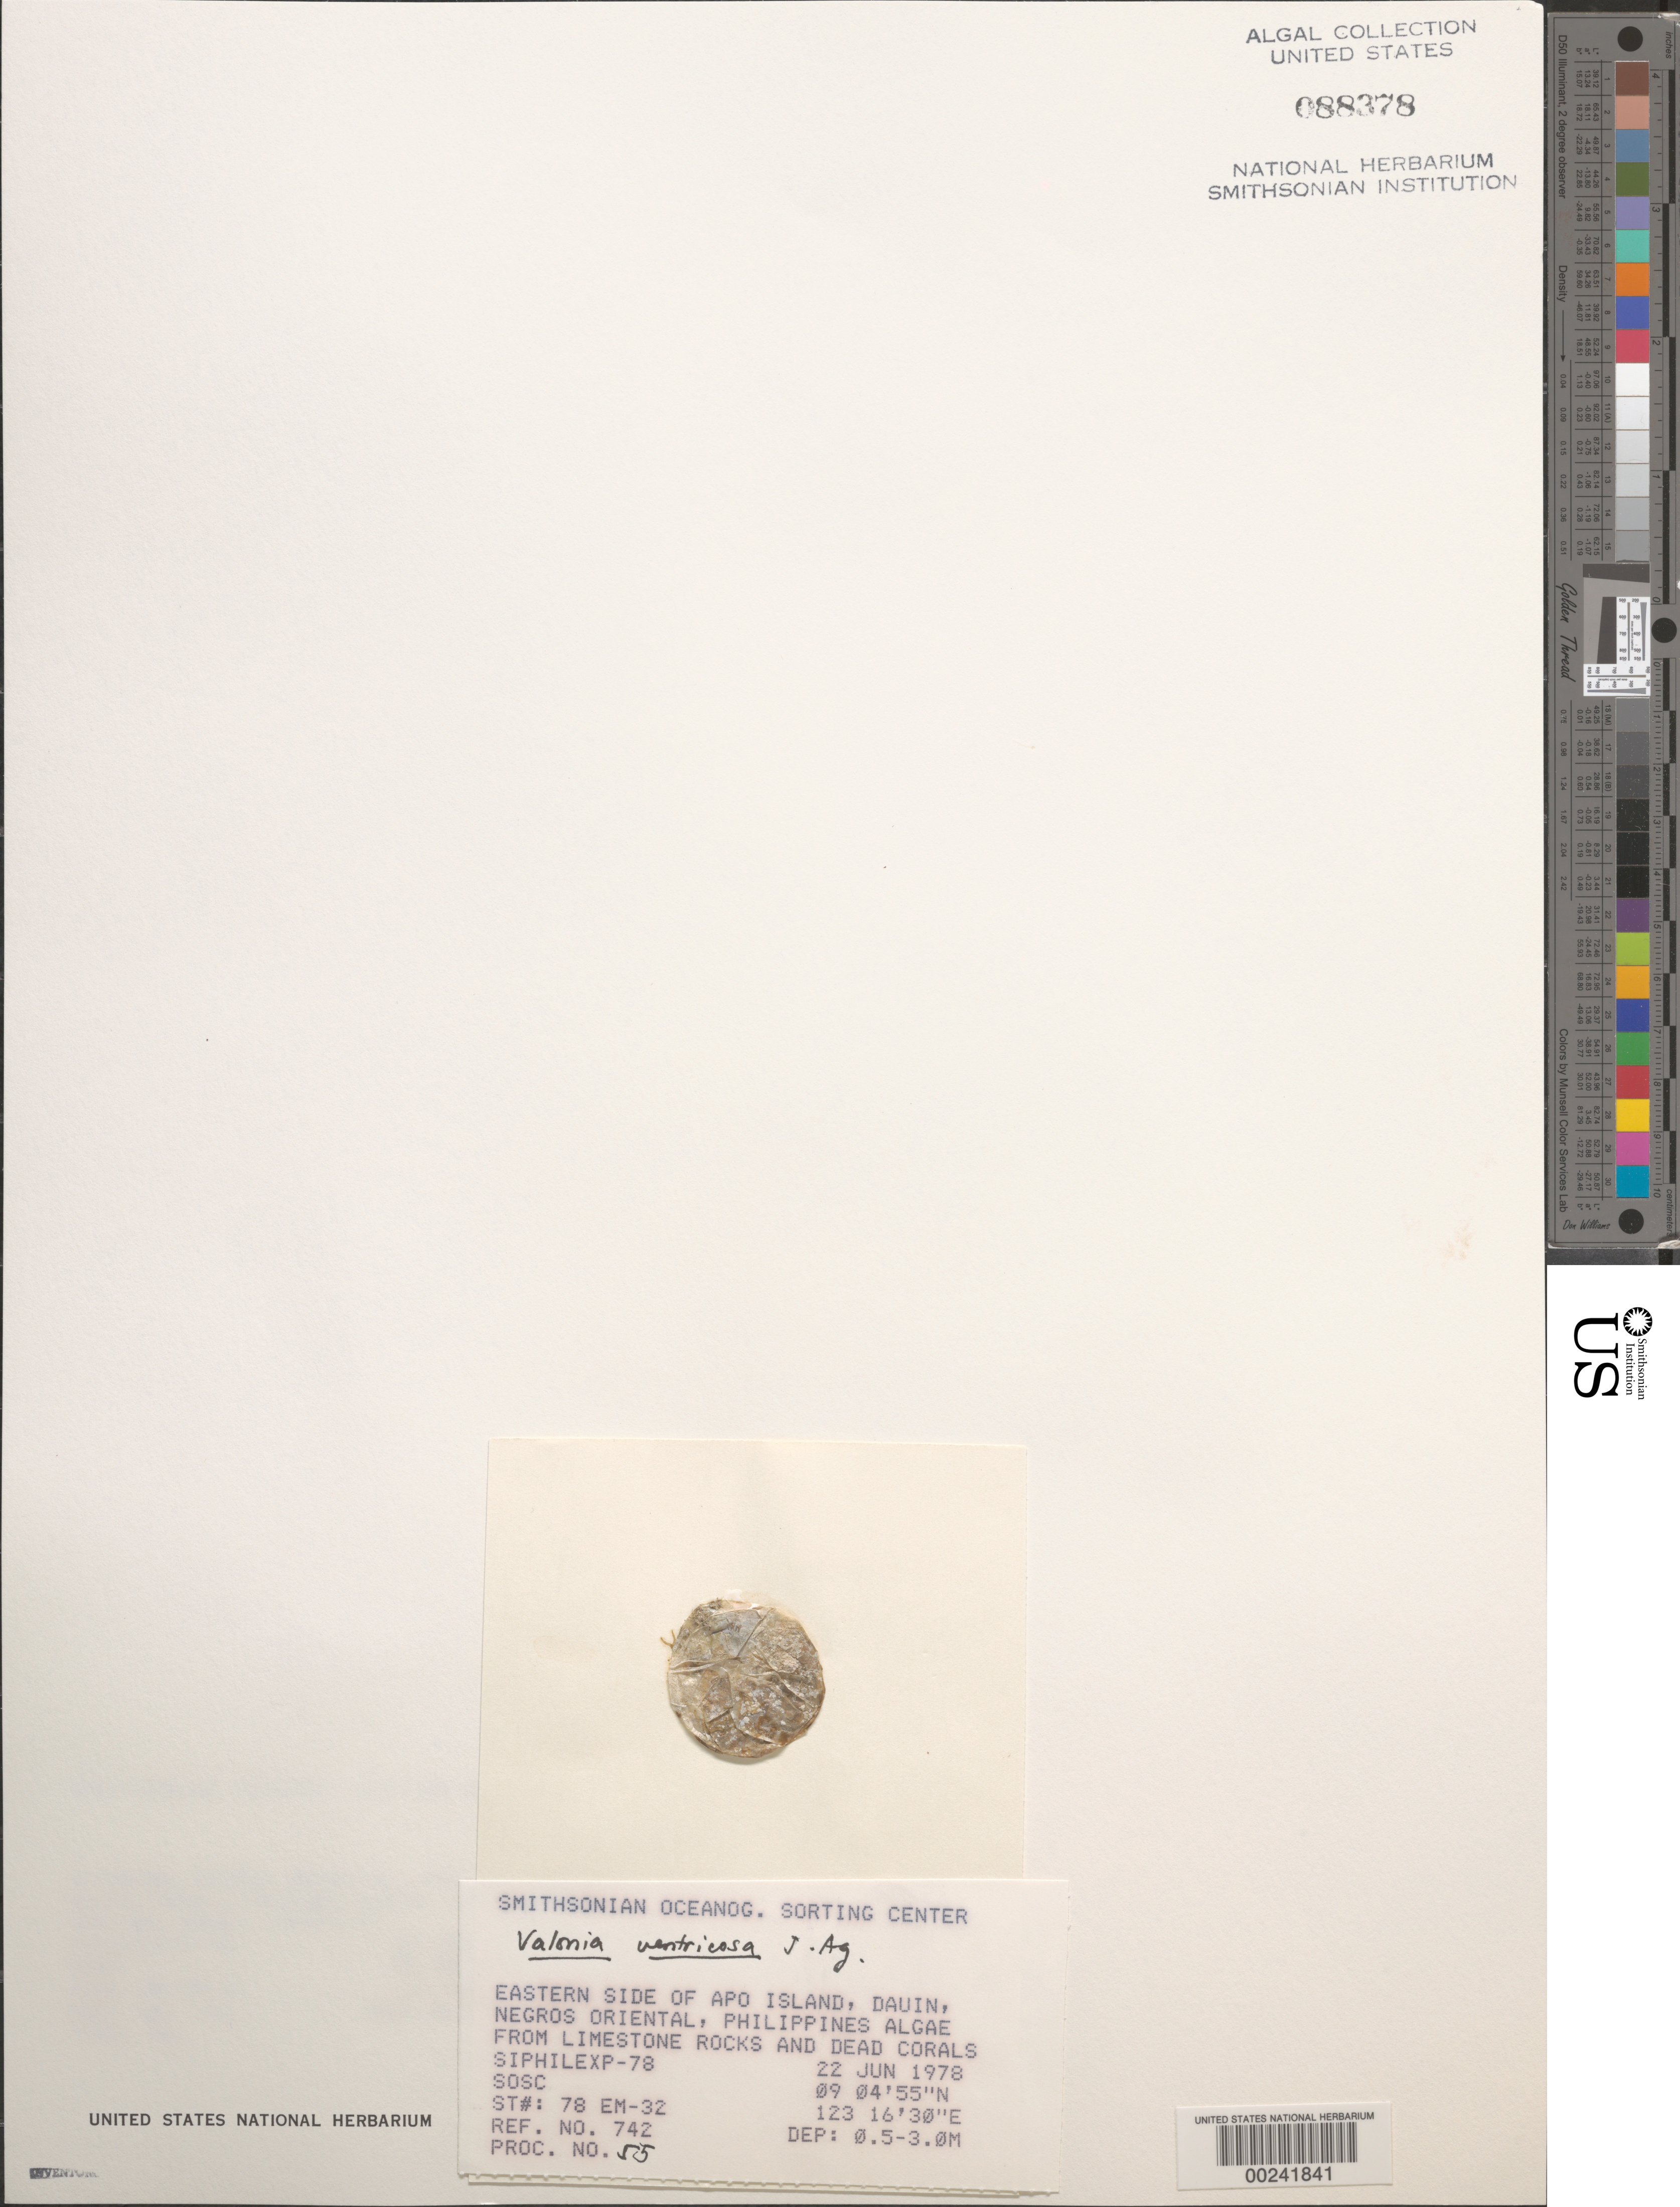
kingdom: Plantae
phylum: Chlorophyta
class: Ulvophyceae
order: Siphonocladales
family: Valoniaceae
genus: Valonia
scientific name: Valonia ventricosa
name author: J. Agardh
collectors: SOSC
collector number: Station 78 Em-32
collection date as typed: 22 Jun 1978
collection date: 1978-06-22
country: Philippines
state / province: Central Visayas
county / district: Negros Oriental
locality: Apo island, dauin, negros oriental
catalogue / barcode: US 88378